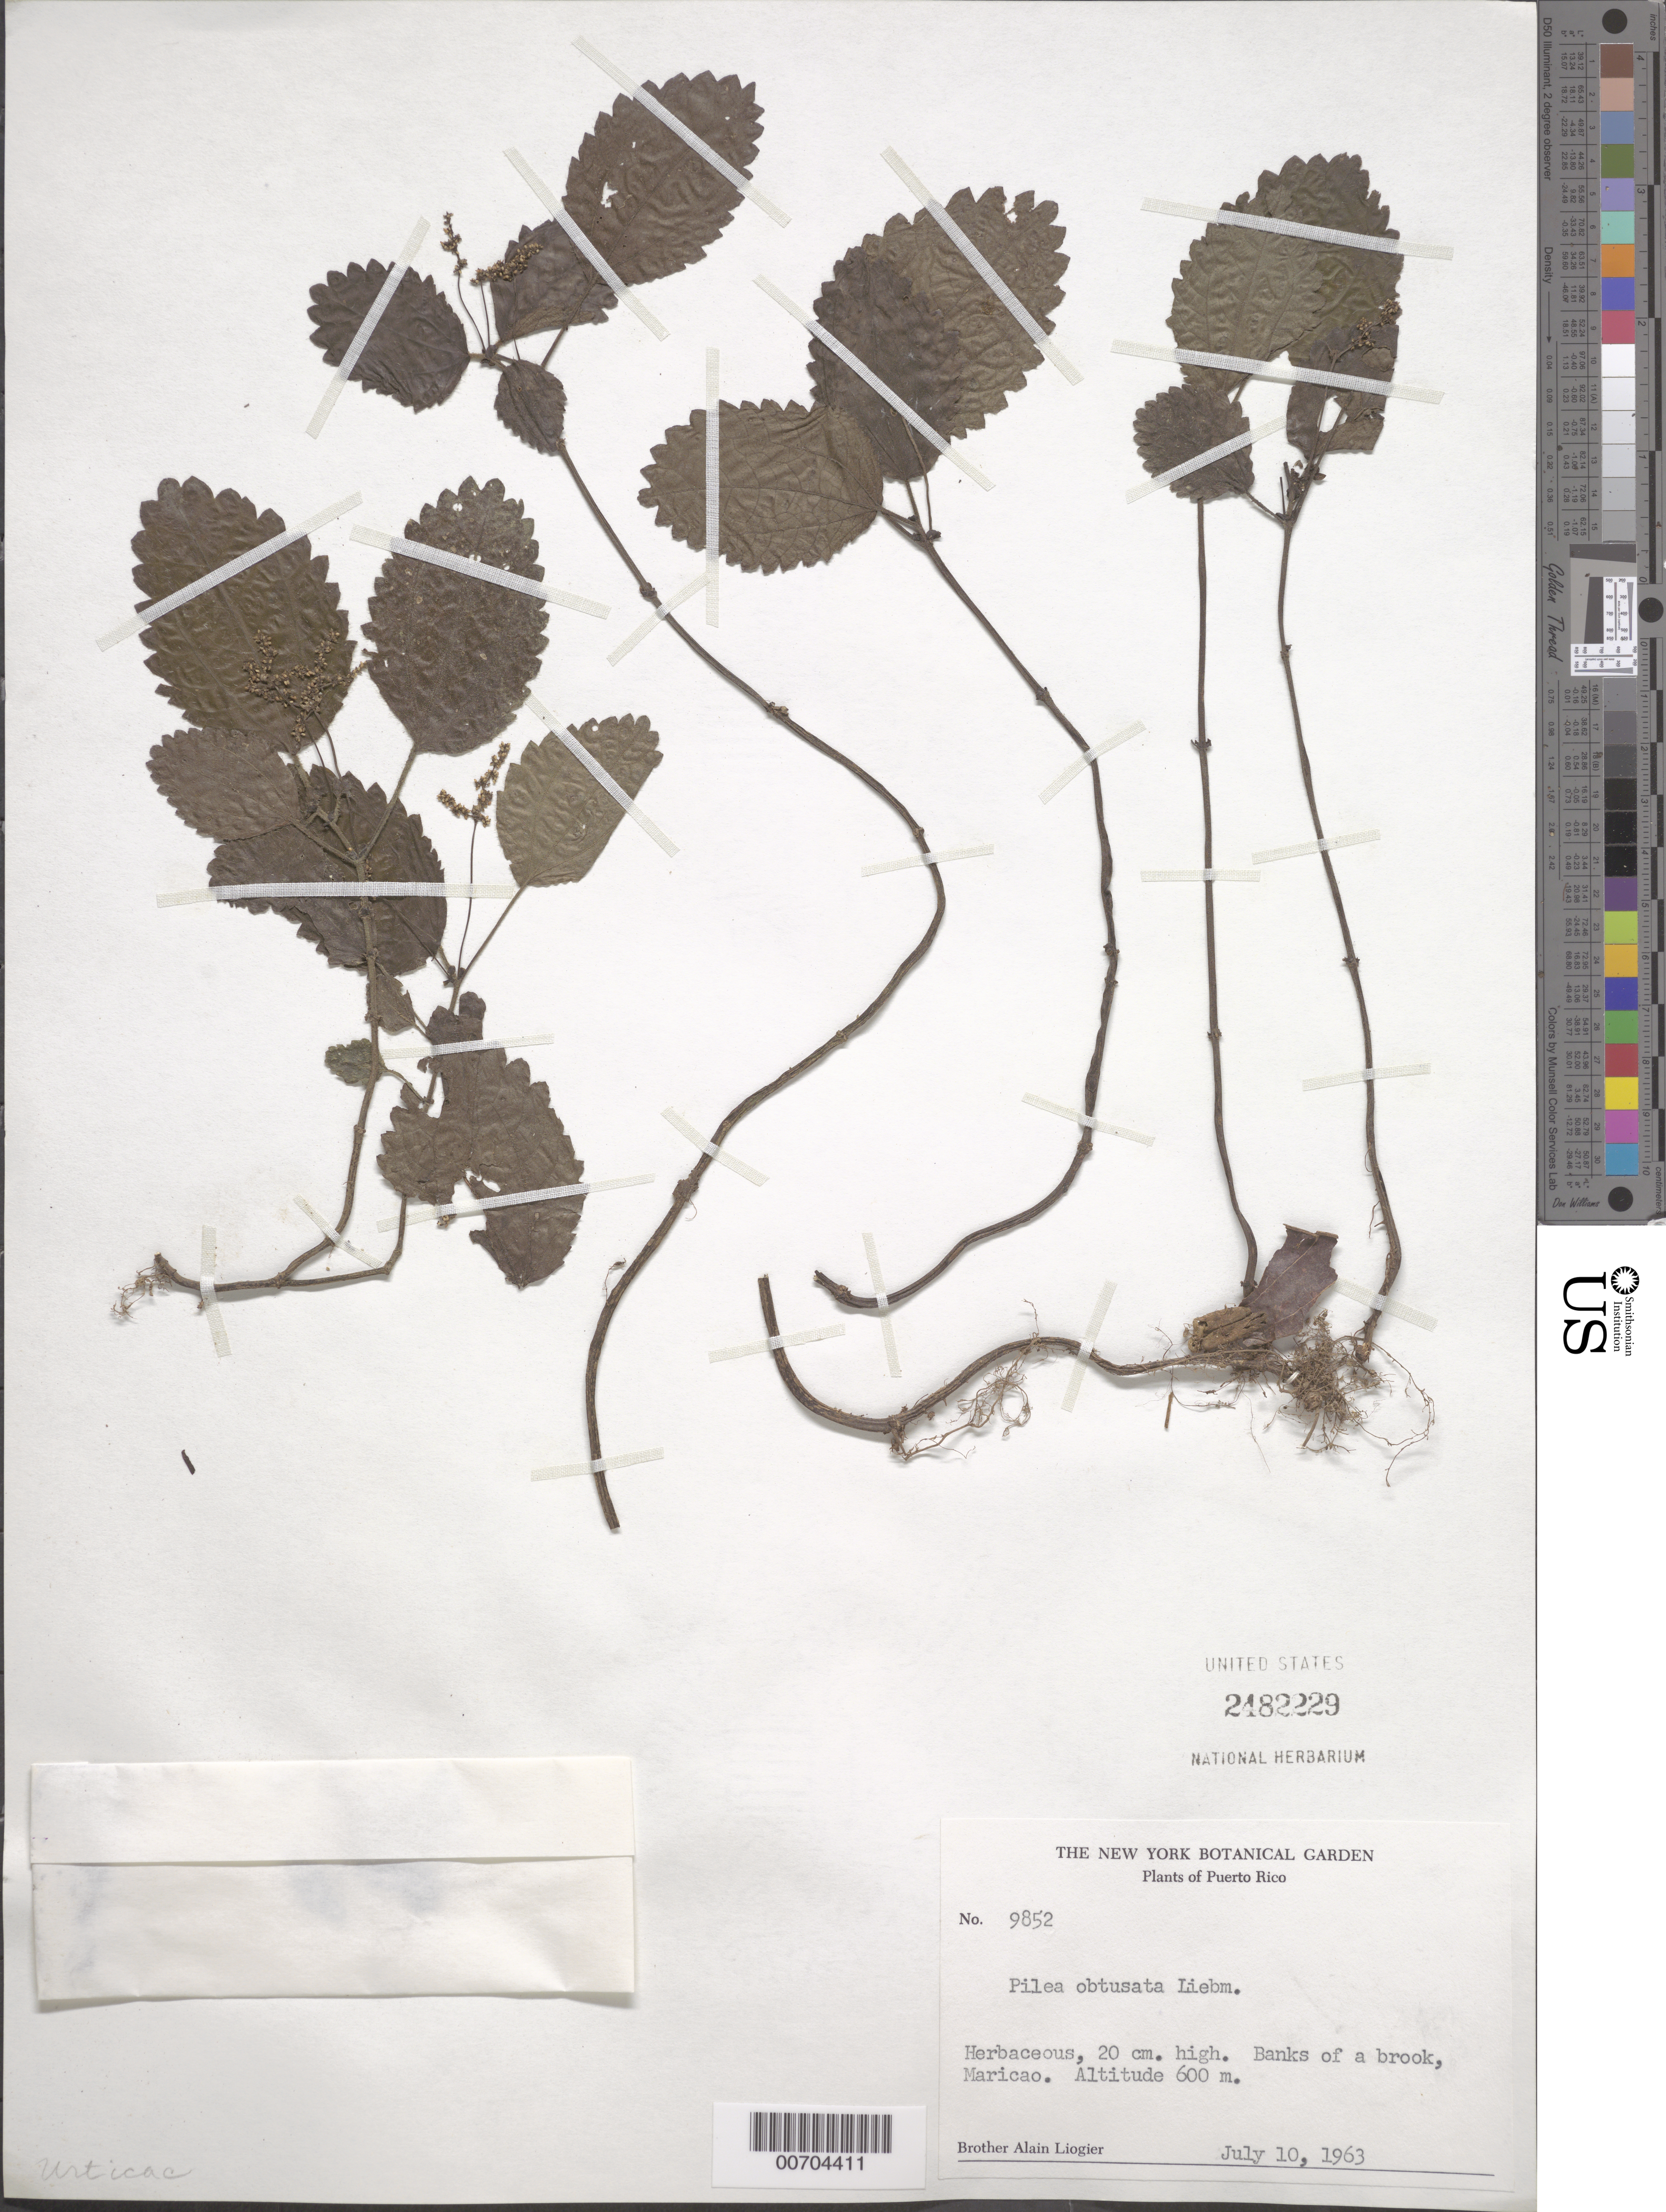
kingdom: Plantae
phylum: Tracheophyta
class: Magnoliopsida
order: Rosales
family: Urticaceae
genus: Pilea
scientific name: Pilea obtusata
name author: Liebm.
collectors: A. H. Liogier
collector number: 9852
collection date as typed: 10 Jul 1963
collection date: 1963-07-10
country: Puerto Rico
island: Greater Antilles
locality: Maricao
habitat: Banks of brook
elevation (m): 600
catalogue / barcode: US 2482229